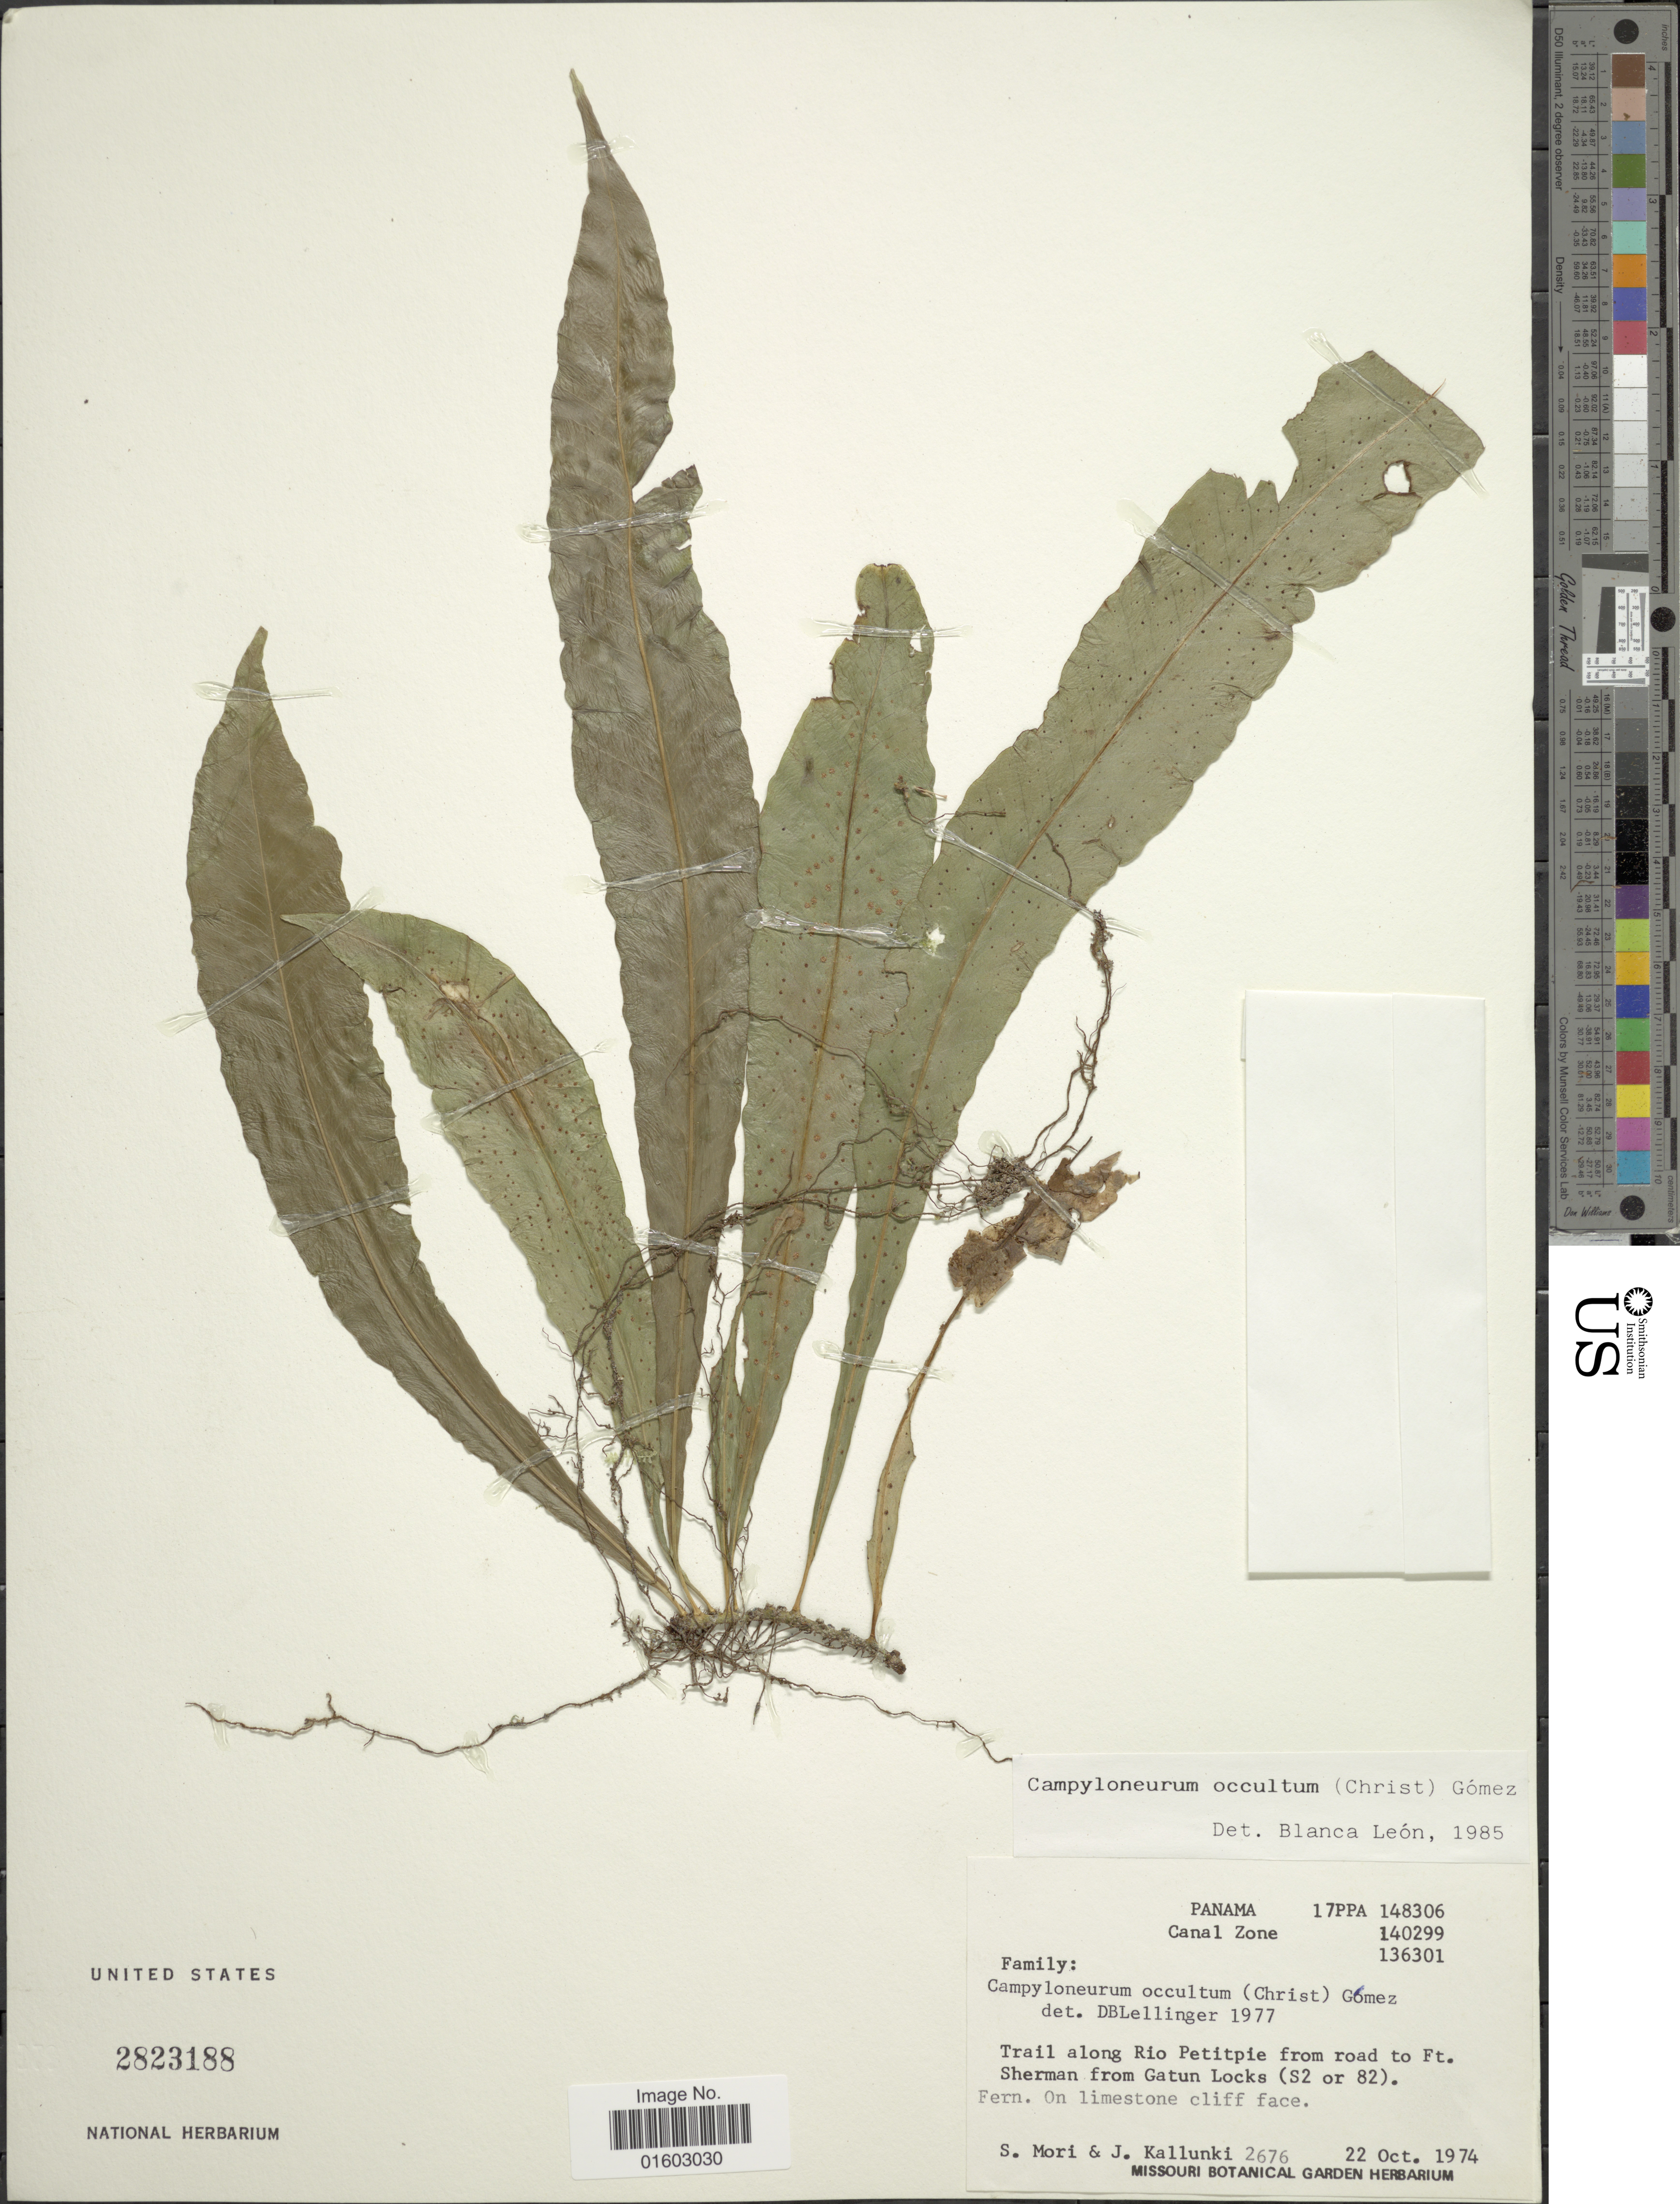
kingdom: Plantae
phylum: Tracheophyta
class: Polypodiopsida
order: Polypodiales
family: Polypodiaceae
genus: Campyloneurum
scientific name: Campyloneurum occultum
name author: (Christ) M. Mey. ex Lellinger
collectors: S. Mori & J. Kallunki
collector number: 2676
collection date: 1974-10-22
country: Panama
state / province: Colón / Panamá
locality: Trail along Rio Petitpie from road to Ft. Sherman from Gatun Locks (S2 or 82)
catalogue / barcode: US 2823188